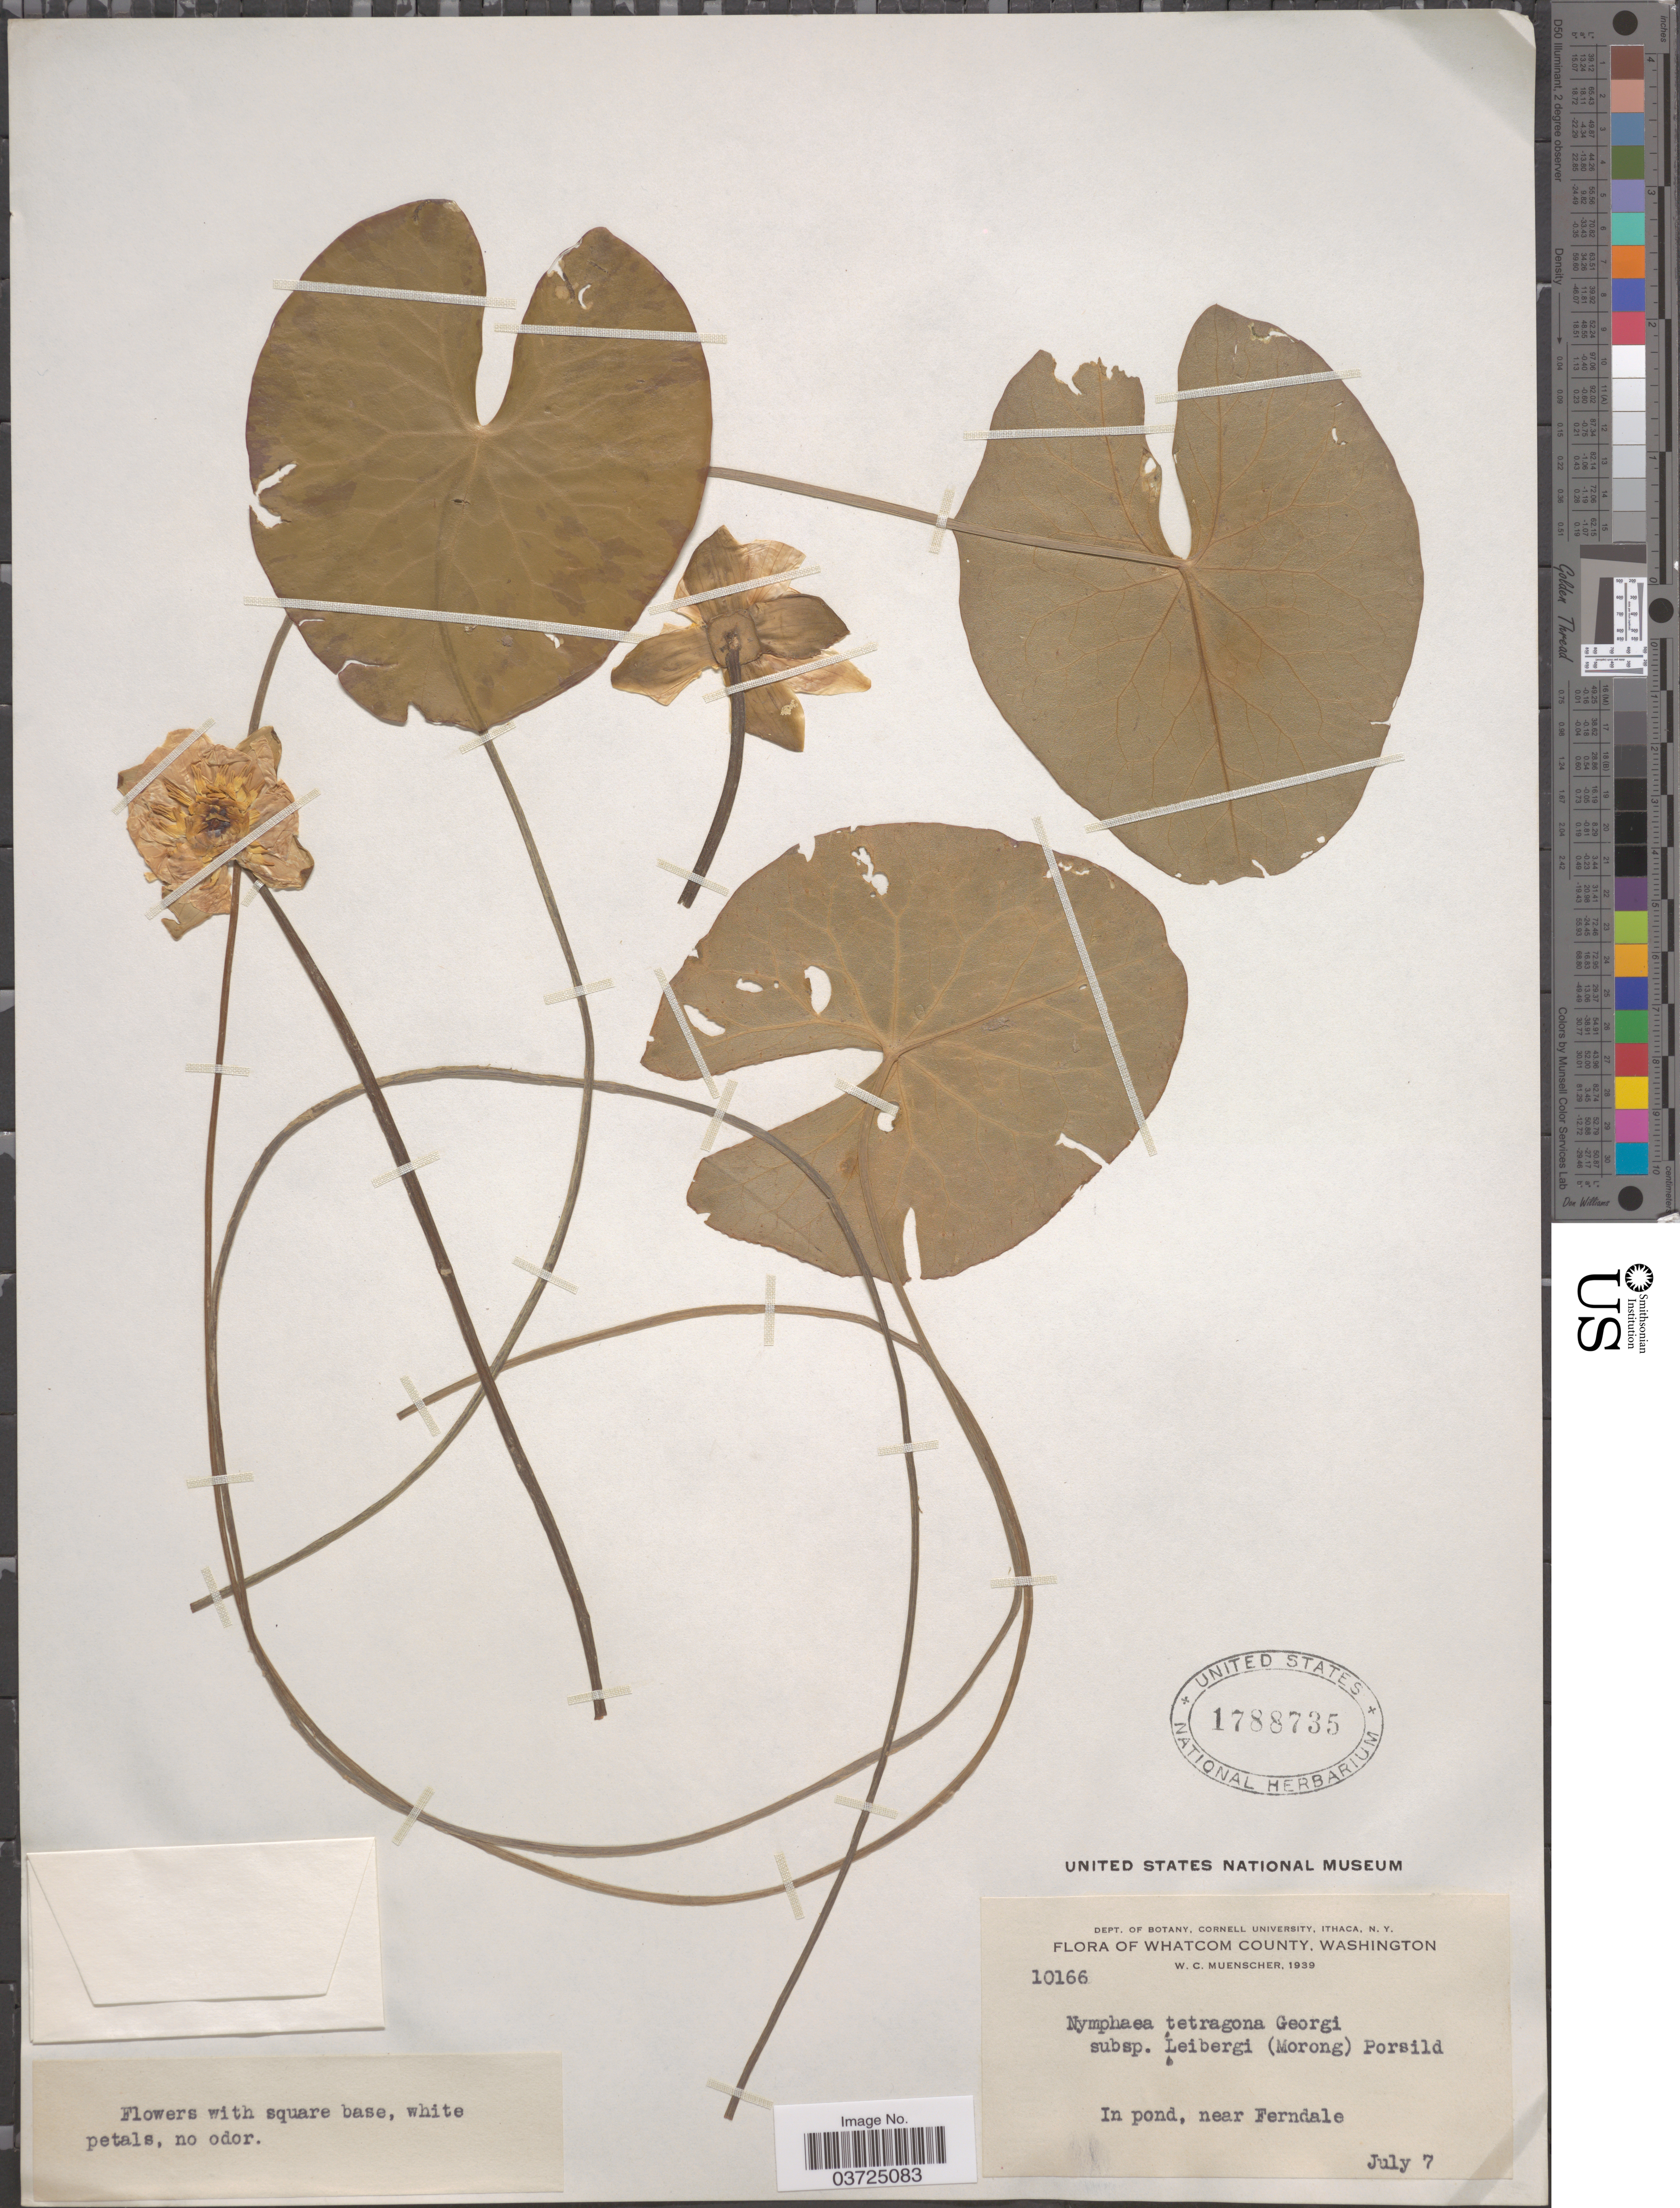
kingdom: Plantae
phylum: Tracheophyta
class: Magnoliopsida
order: Nymphaeales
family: Nymphaeaceae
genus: Nymphaea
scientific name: Nymphaea tetragona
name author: Georgi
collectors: W. Muenscher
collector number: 10166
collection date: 1939-07-07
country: United States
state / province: Washington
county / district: Whatcom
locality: Whatcom county. In pond, near Ferndale.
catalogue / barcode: US 1788735